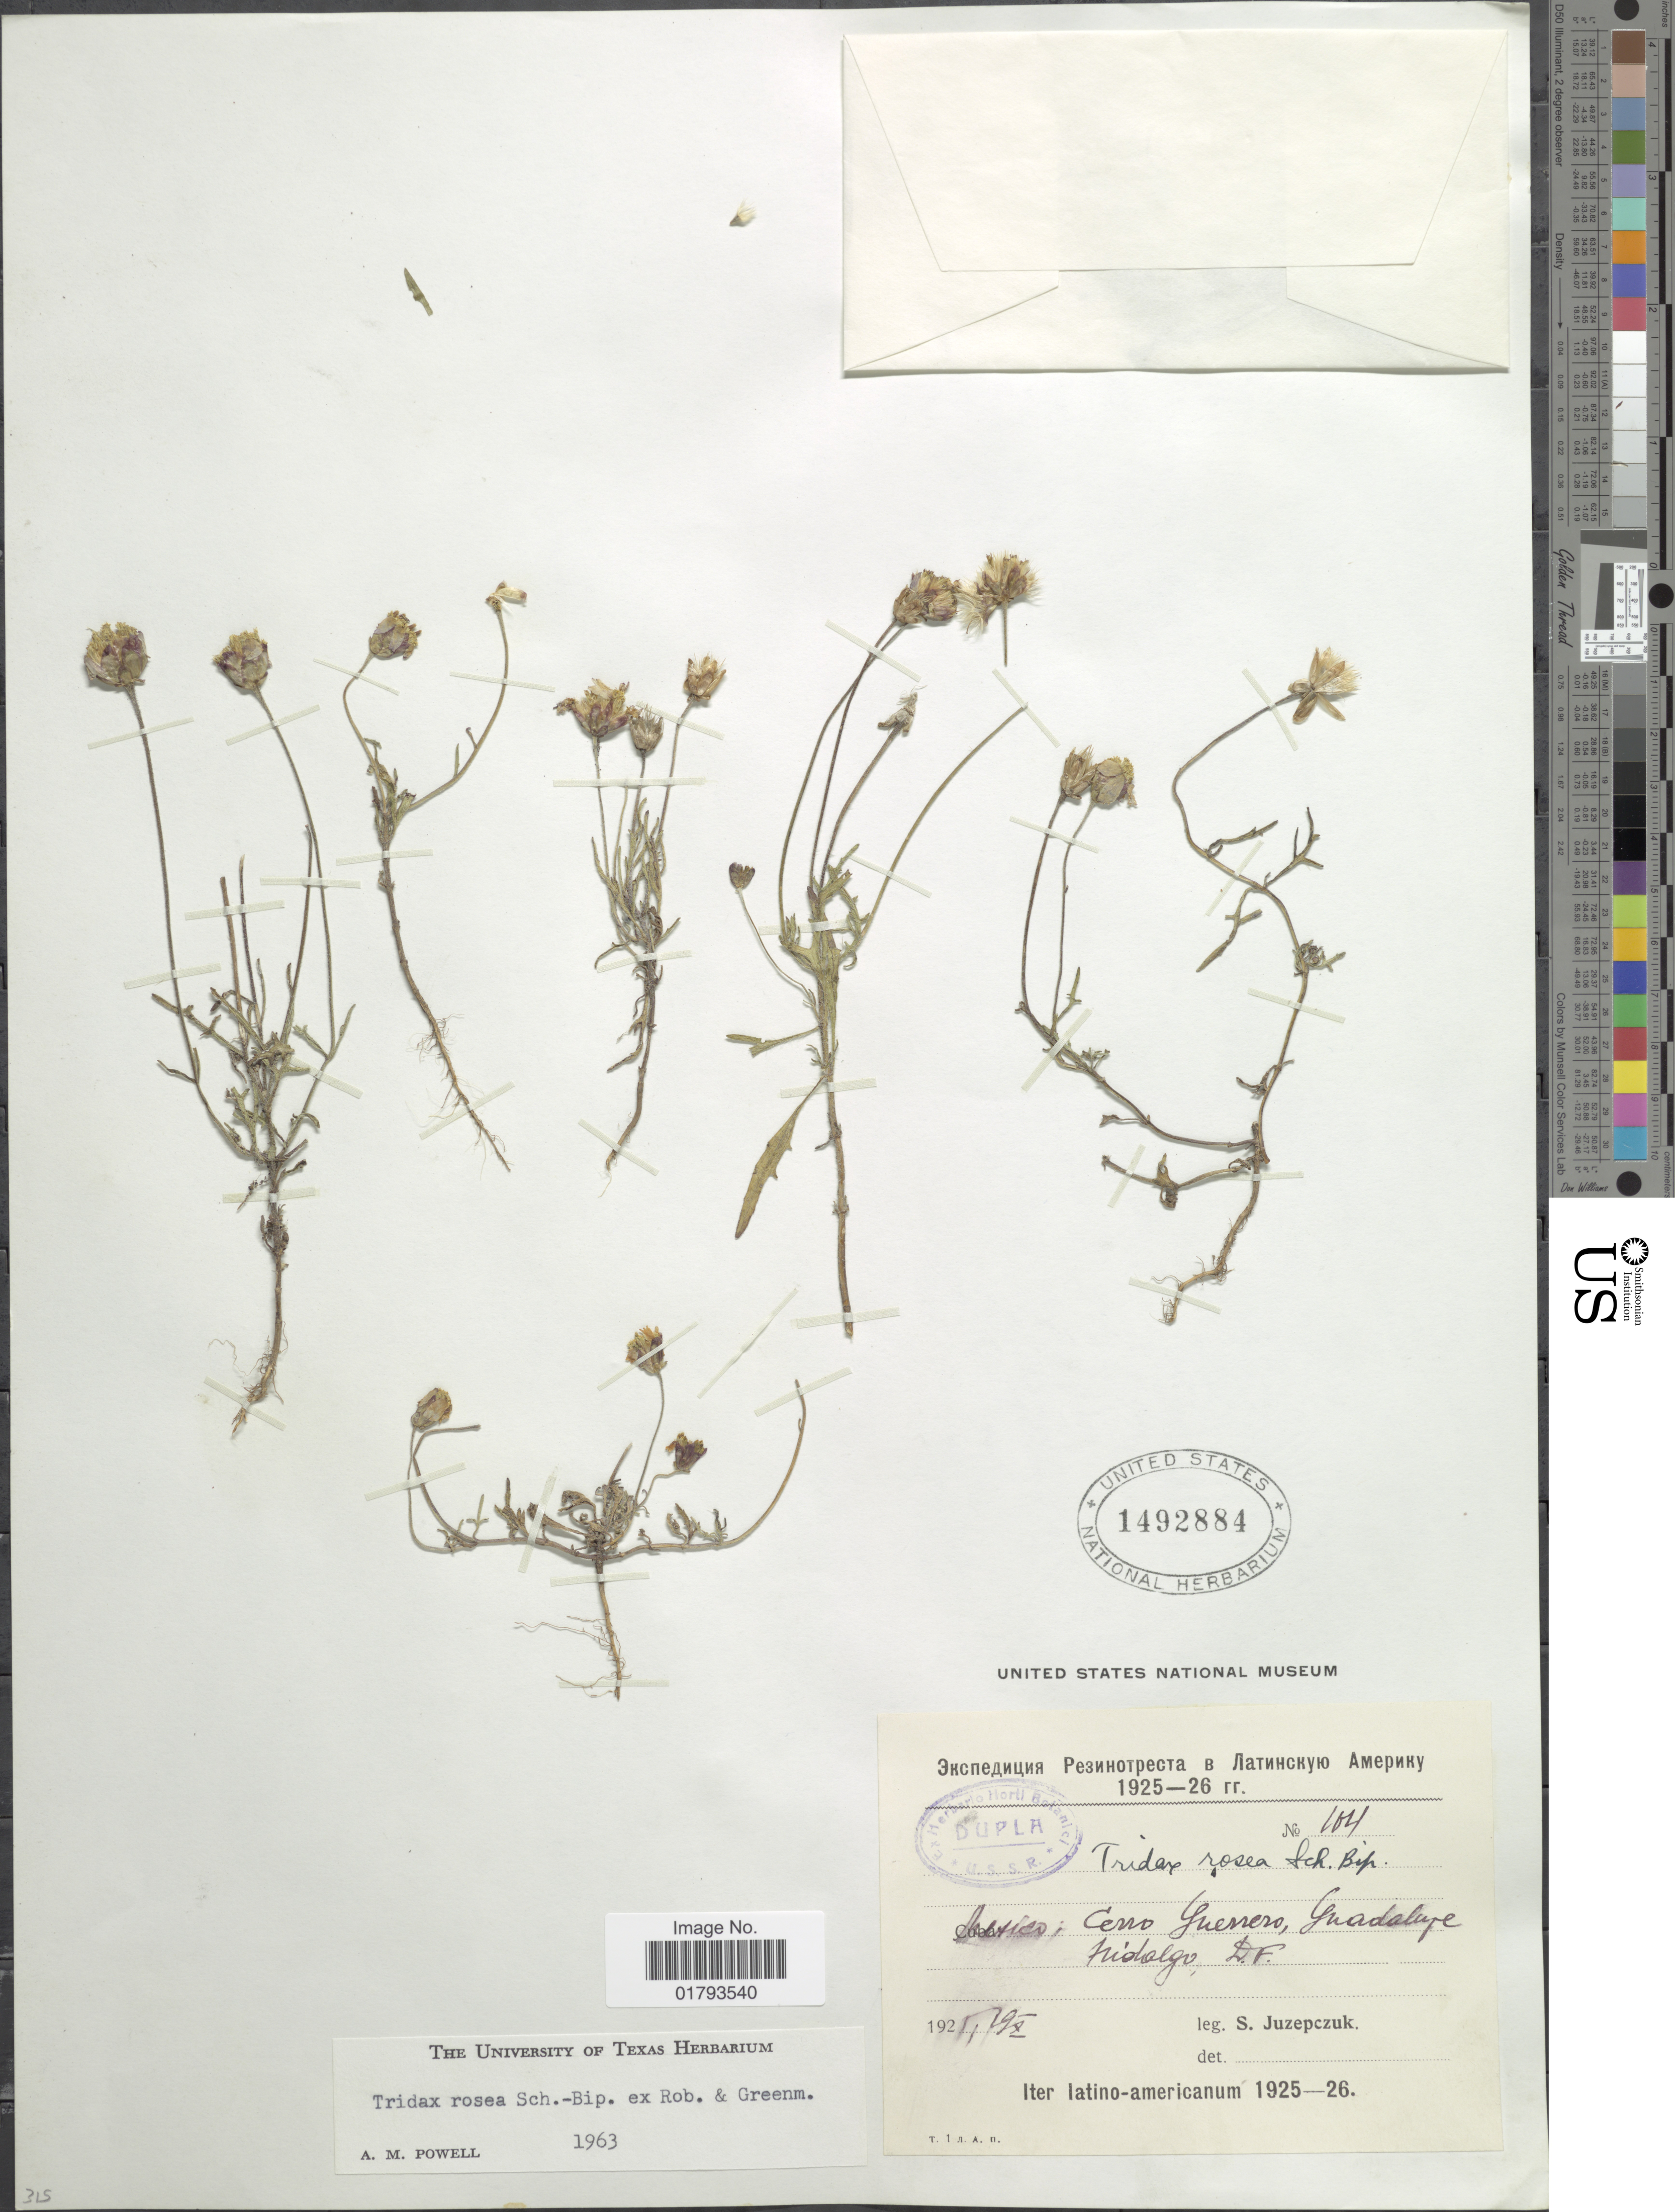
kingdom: Plantae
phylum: Tracheophyta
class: Magnoliopsida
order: Asterales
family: Asteraceae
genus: Tridax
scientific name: Tridax rosea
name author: Sch. Bip. ex B.L. Rob. & Greenm.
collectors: S. V. Juzepczuk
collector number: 104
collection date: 1921-10-19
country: Mexico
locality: Mexico: Cerro Guerrero, Guadalupe, Hidalgo. D. F.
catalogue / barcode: US 1492884